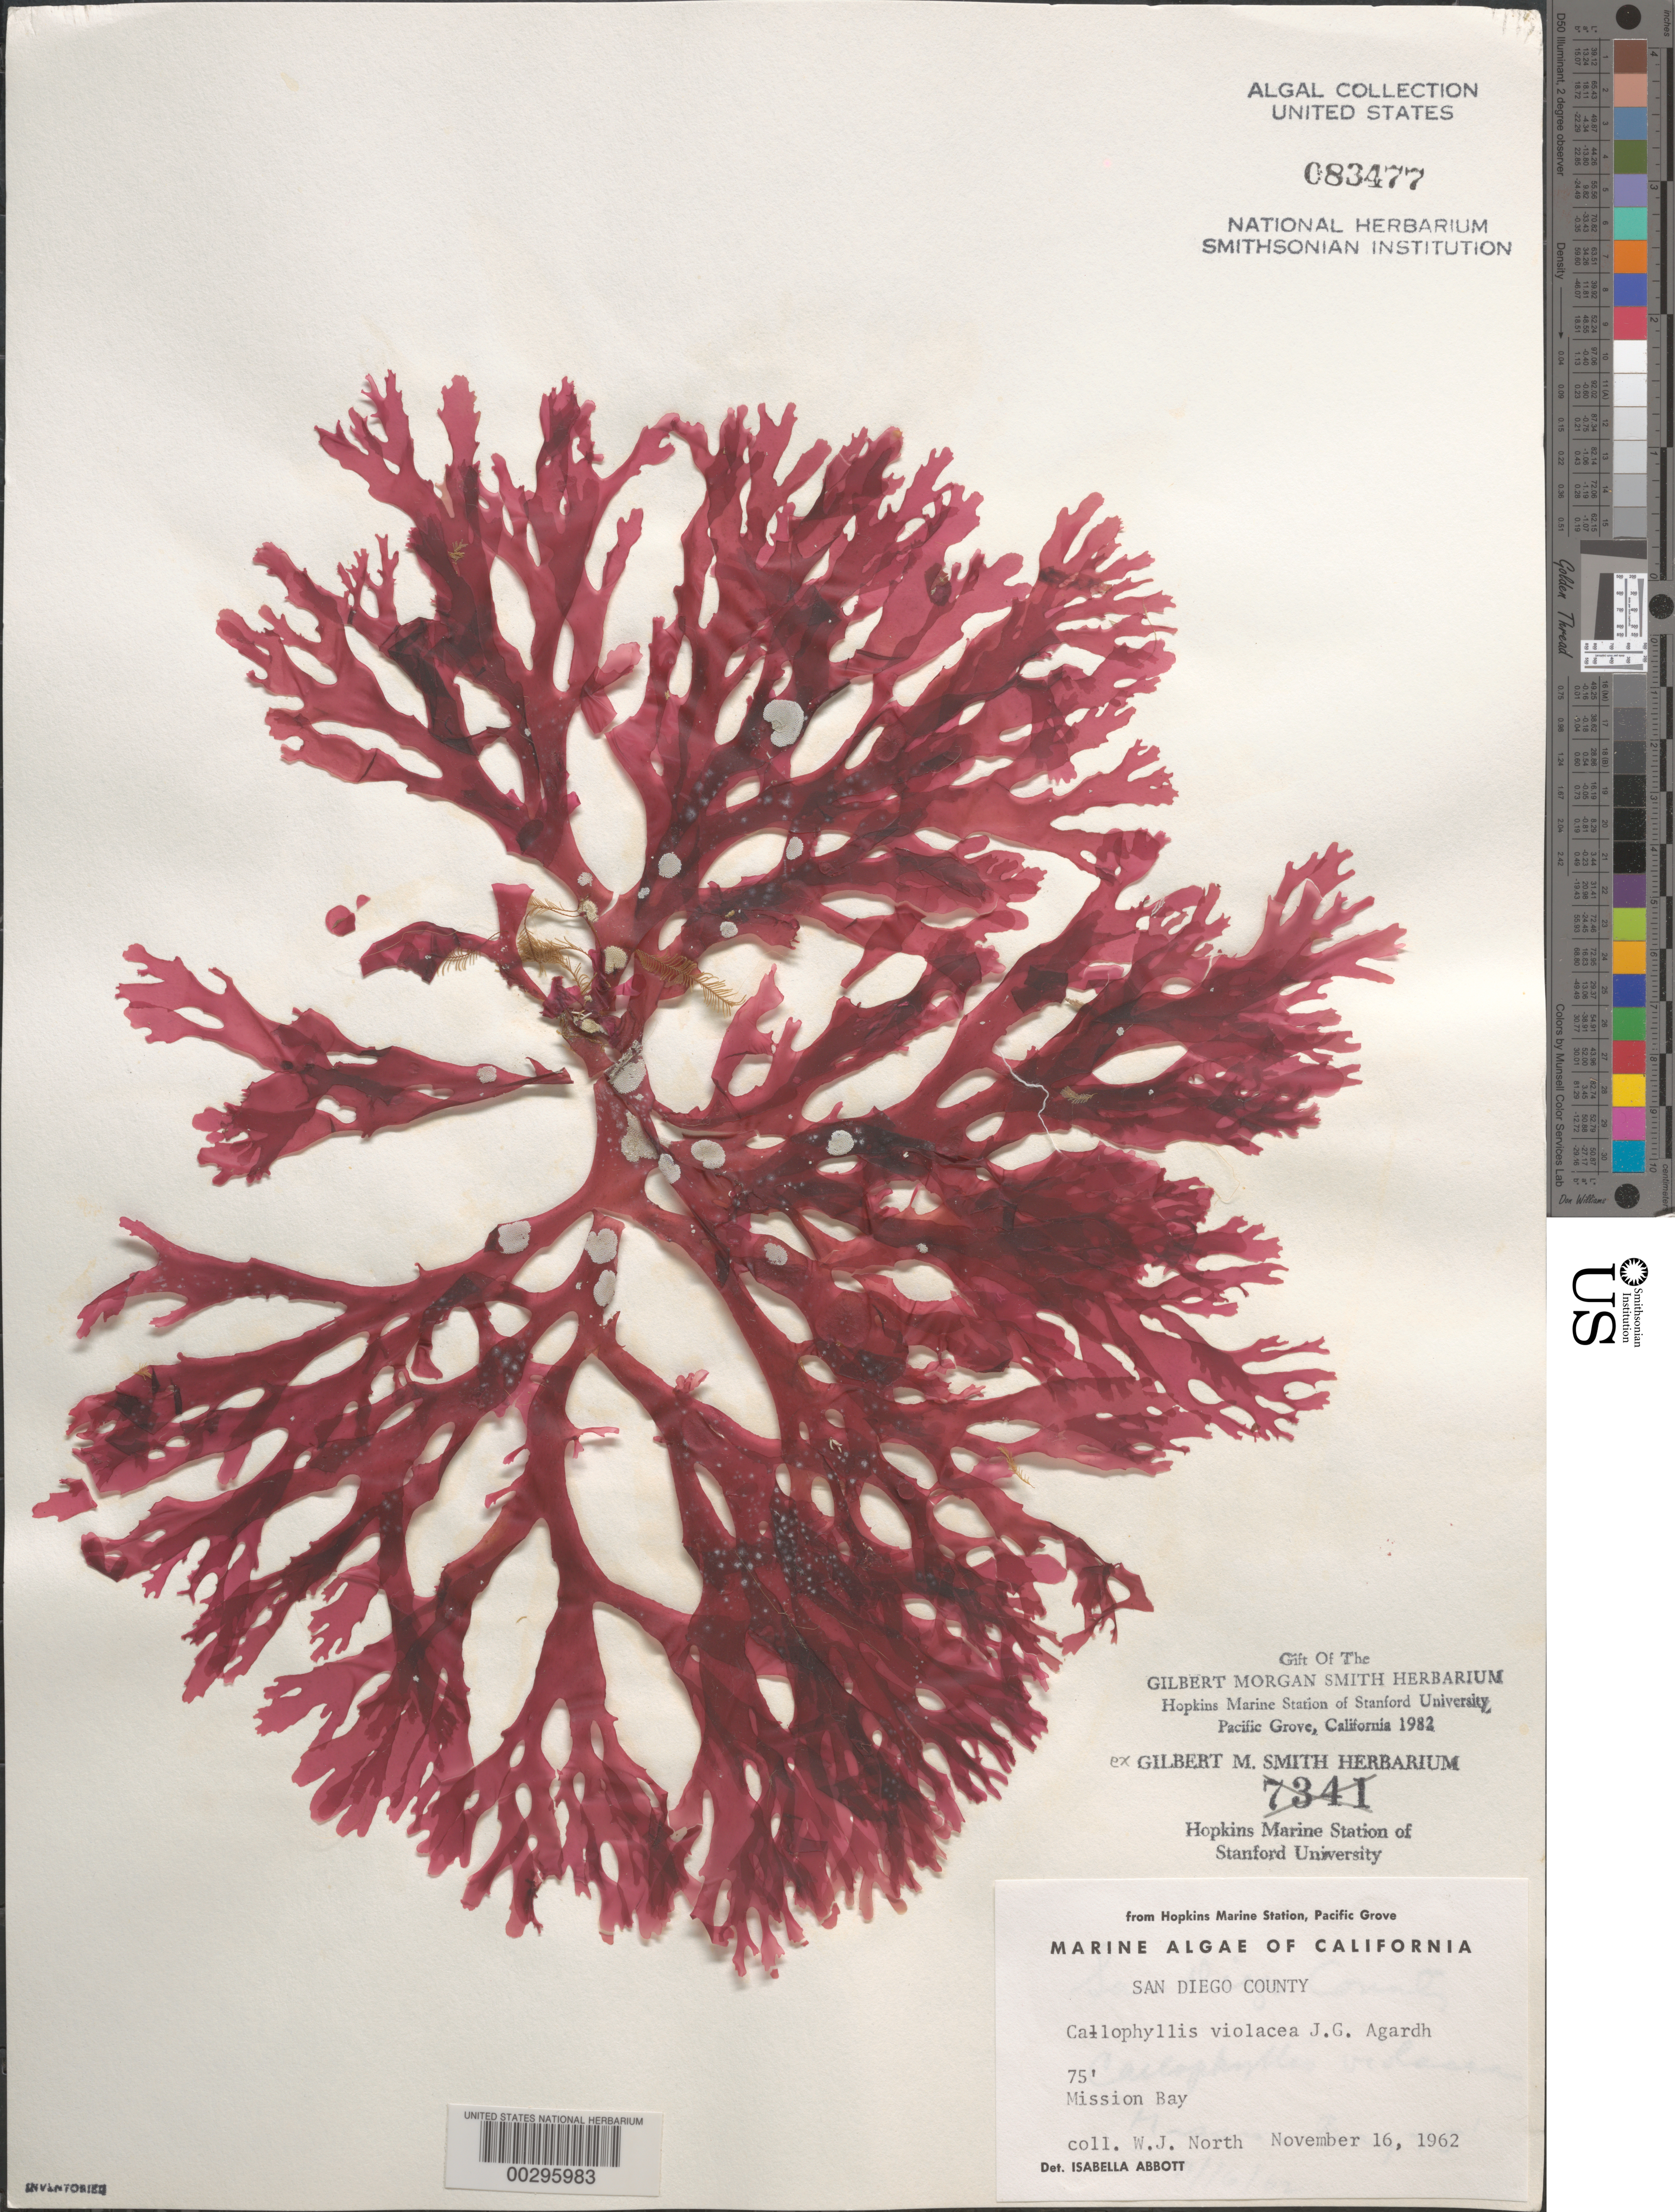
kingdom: Plantae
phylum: Rhodophyta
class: Florideophyceae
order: Gigartinales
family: Kallymeniaceae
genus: Callophyllis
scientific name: Callophyllis violacea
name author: J. Agardh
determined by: Abbott, Isabella A.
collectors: W. North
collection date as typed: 16 Nov 1962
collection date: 1962-11-16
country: United States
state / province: California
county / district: San Diego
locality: Mission Bay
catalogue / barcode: US 83477